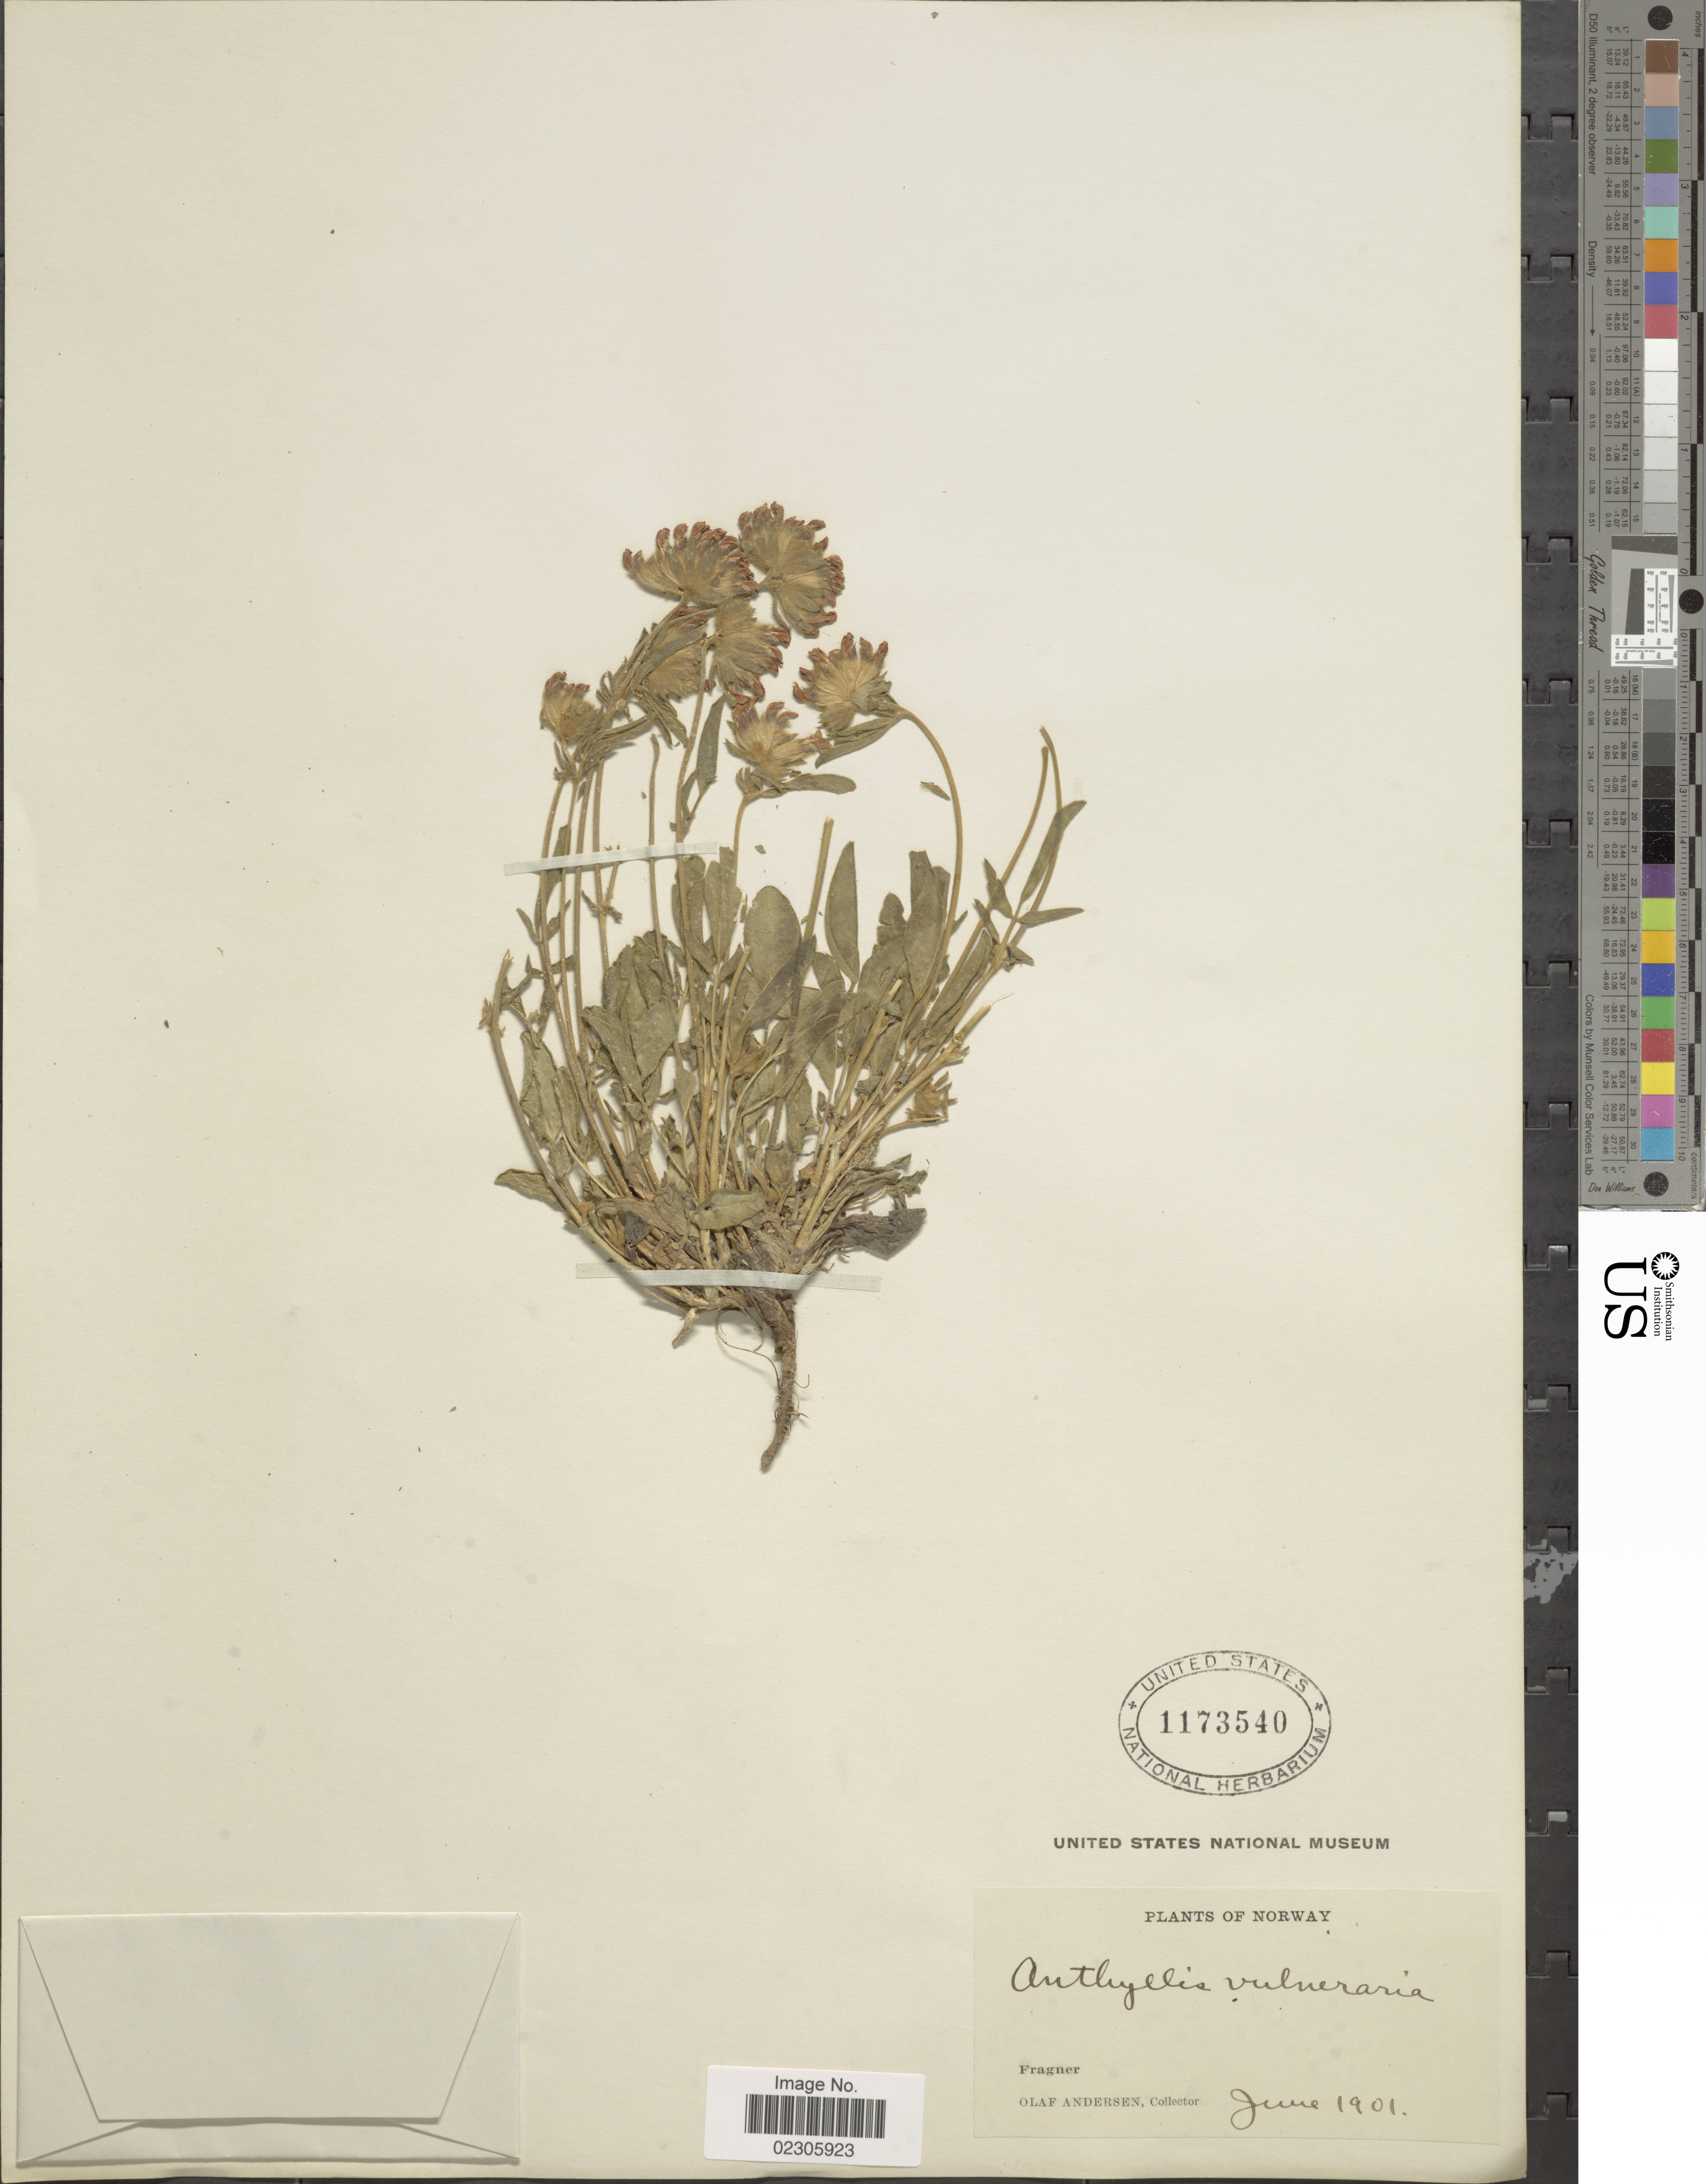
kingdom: Plantae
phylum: Tracheophyta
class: Magnoliopsida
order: Fabales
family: Fabaceae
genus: Anthyllis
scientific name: Anthyllis vulneraria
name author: L.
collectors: O. Andersen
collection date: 1901-06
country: Norway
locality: Fragner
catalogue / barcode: US 1173540